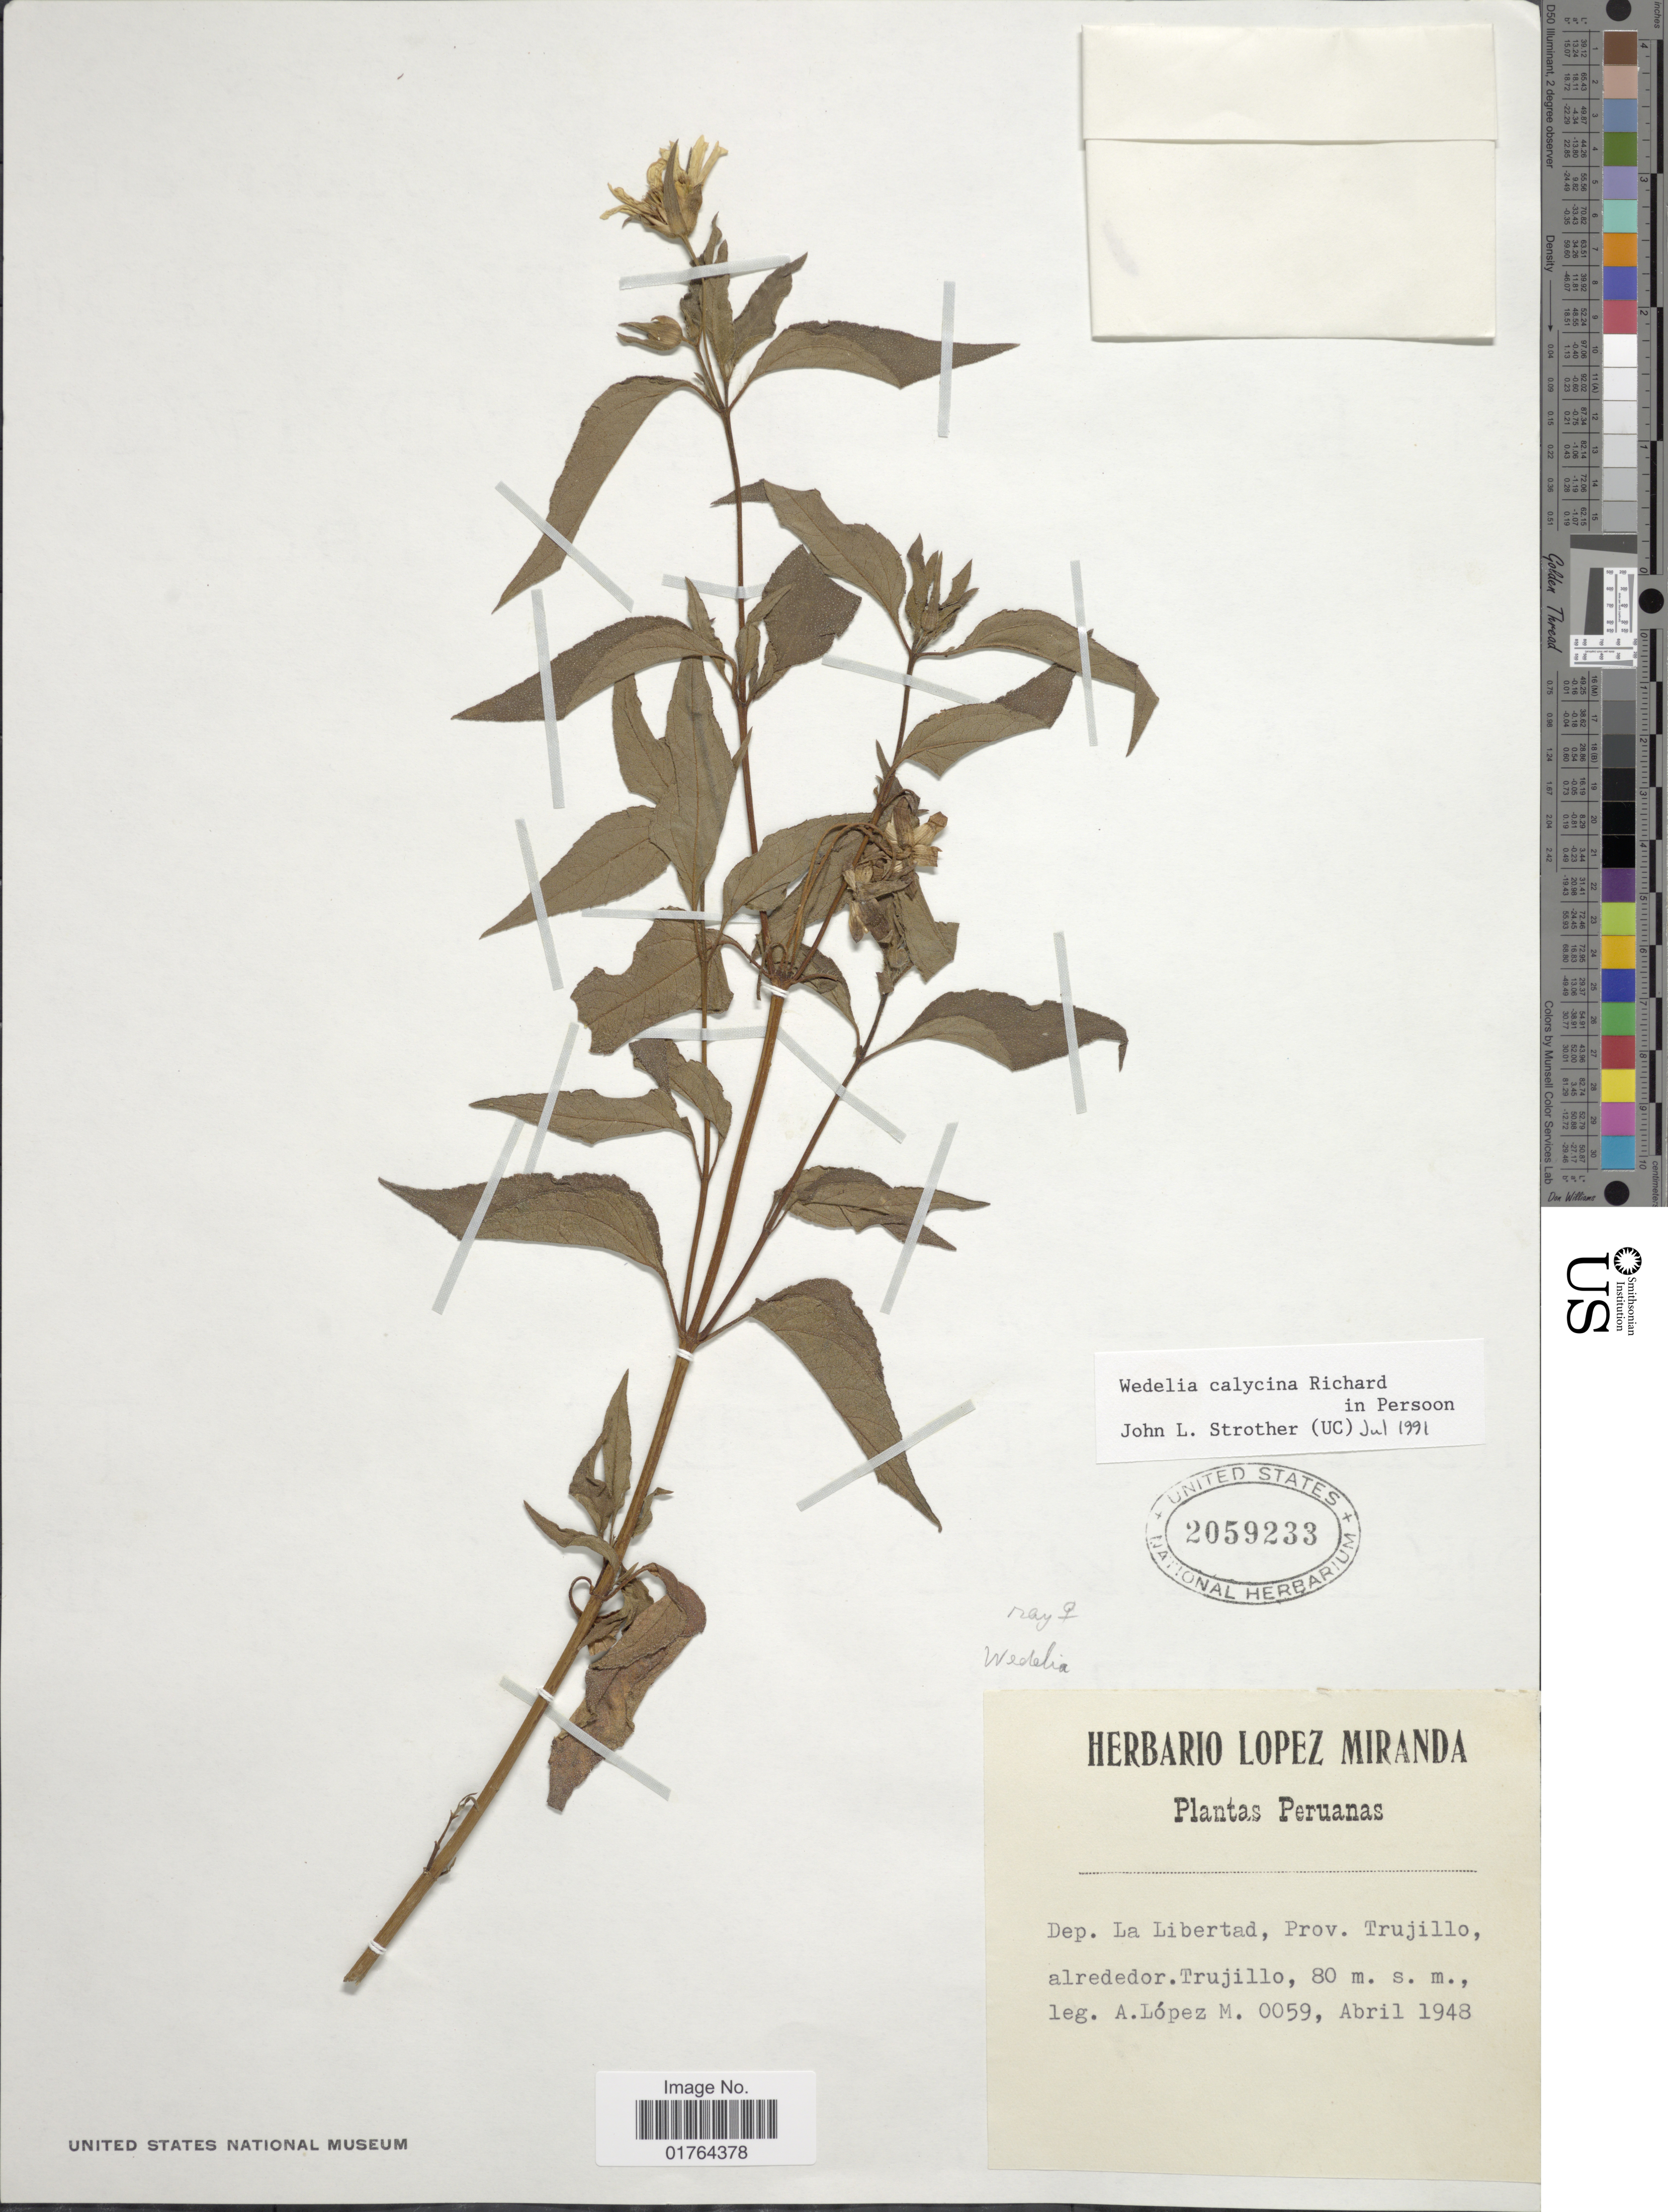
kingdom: Plantae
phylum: Tracheophyta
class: Magnoliopsida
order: Asterales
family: Asteraceae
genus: Wedelia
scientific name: Wedelia calycina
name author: Rich.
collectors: A. López M.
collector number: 0059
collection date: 1948-04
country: Peru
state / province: La Libertad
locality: Dep. La Libertad, Prov, Trujillo, alrededores, Trujillo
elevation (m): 80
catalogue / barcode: US 2059233